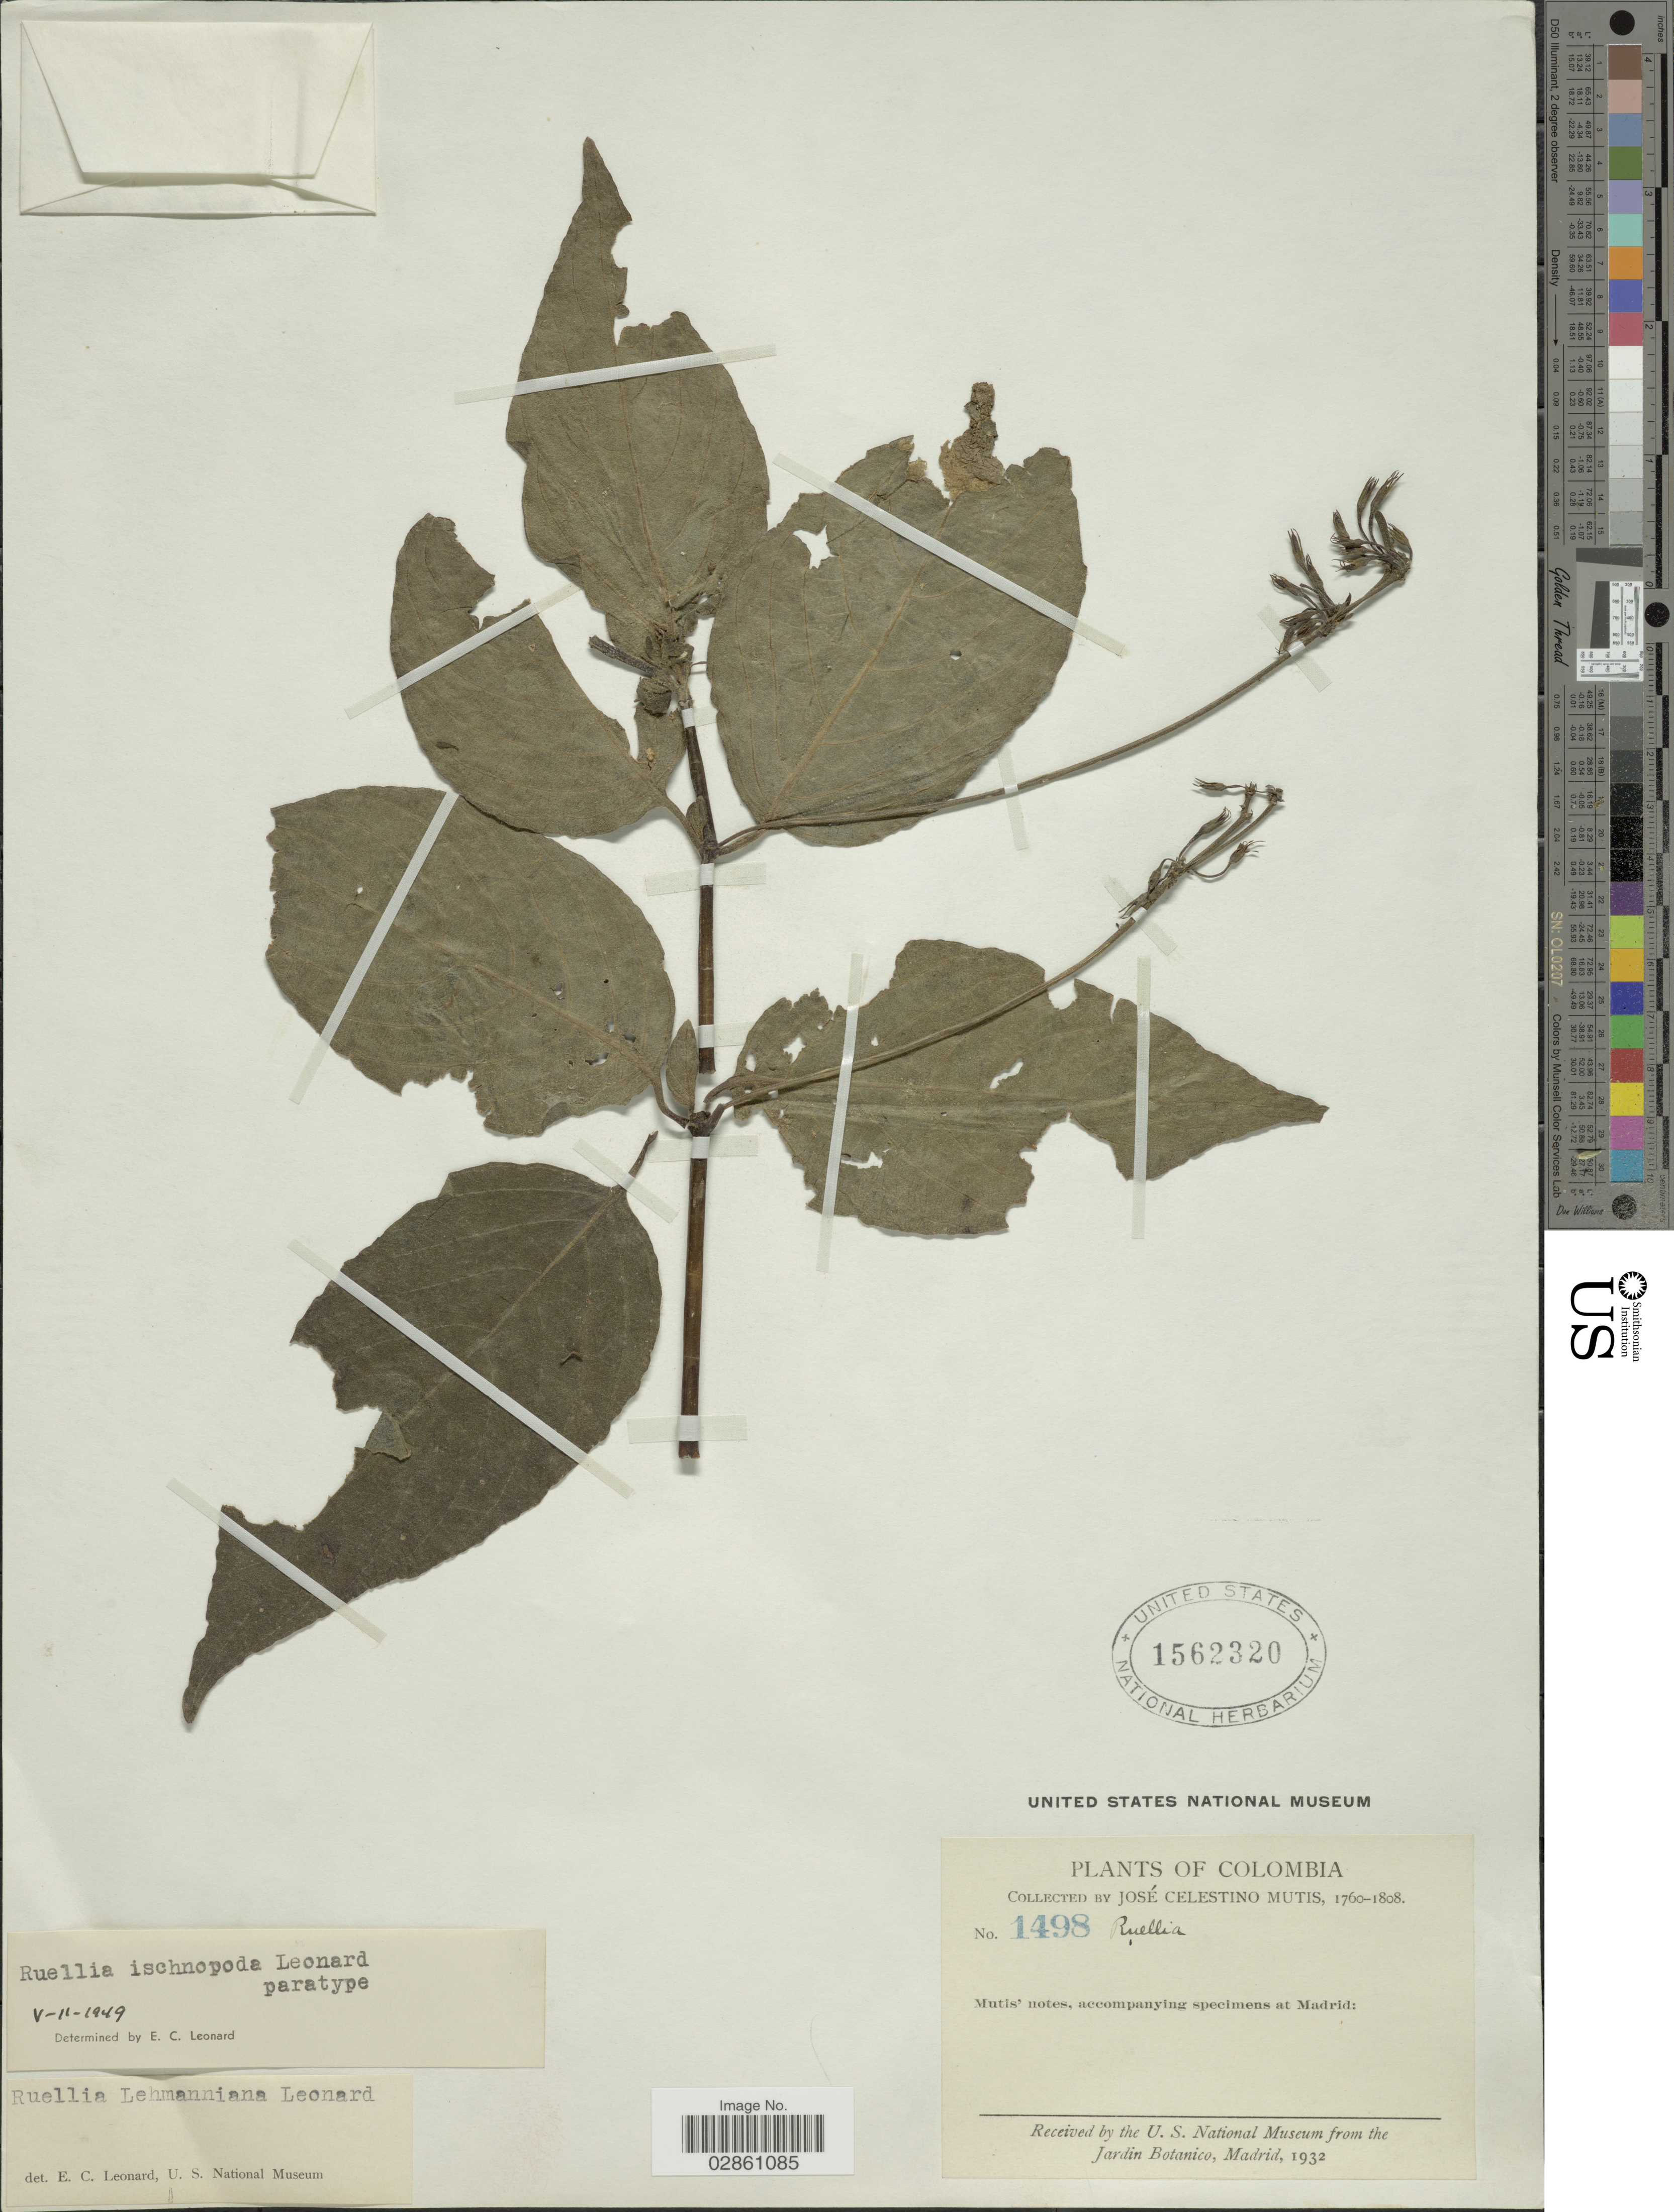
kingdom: Plantae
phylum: Tracheophyta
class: Magnoliopsida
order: Lamiales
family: Acanthaceae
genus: Ruellia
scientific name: Ruellia ischnopoda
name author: Leonard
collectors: J. C. B. Mutis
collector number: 1498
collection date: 1760/1808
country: Colombia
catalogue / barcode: US 1562320